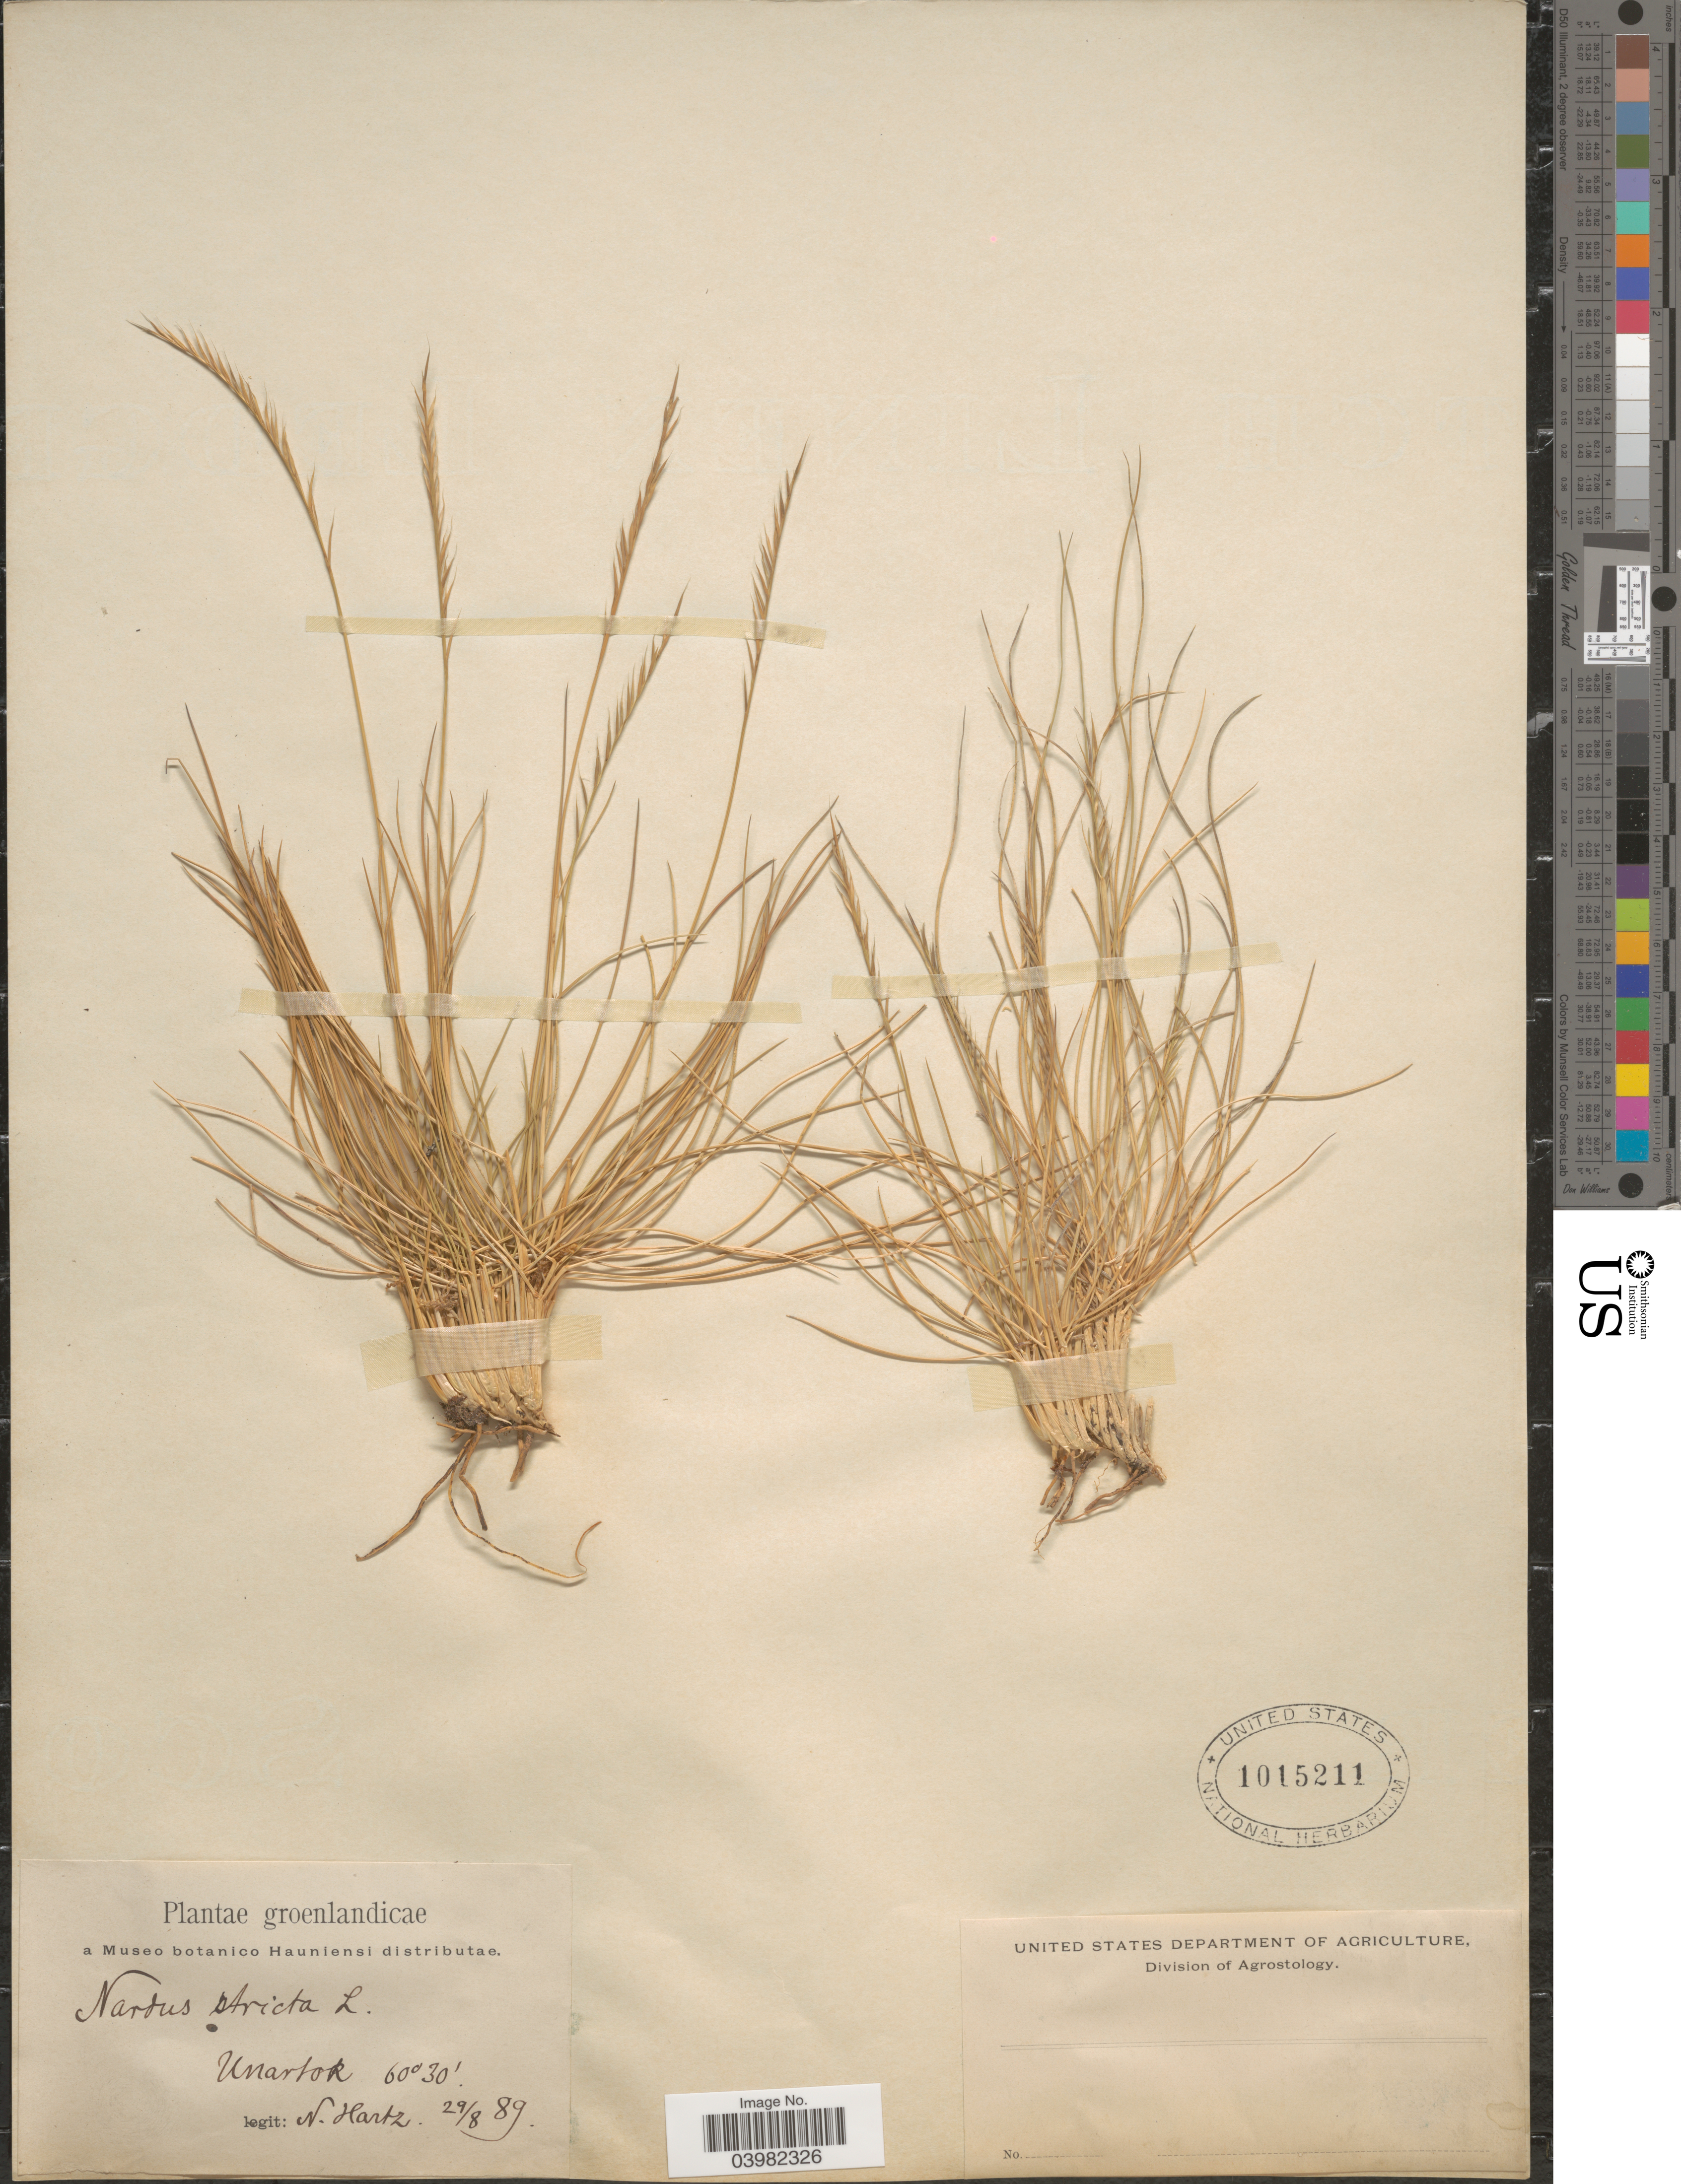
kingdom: Plantae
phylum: Tracheophyta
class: Liliopsida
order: Poales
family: Poaceae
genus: Nardus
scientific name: Nardus stricta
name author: L.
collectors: N. Hartz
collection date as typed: Transcribed d/m/y: 29/8/89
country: Greenland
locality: Groenlandicae. Unartok.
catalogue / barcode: US 1015211